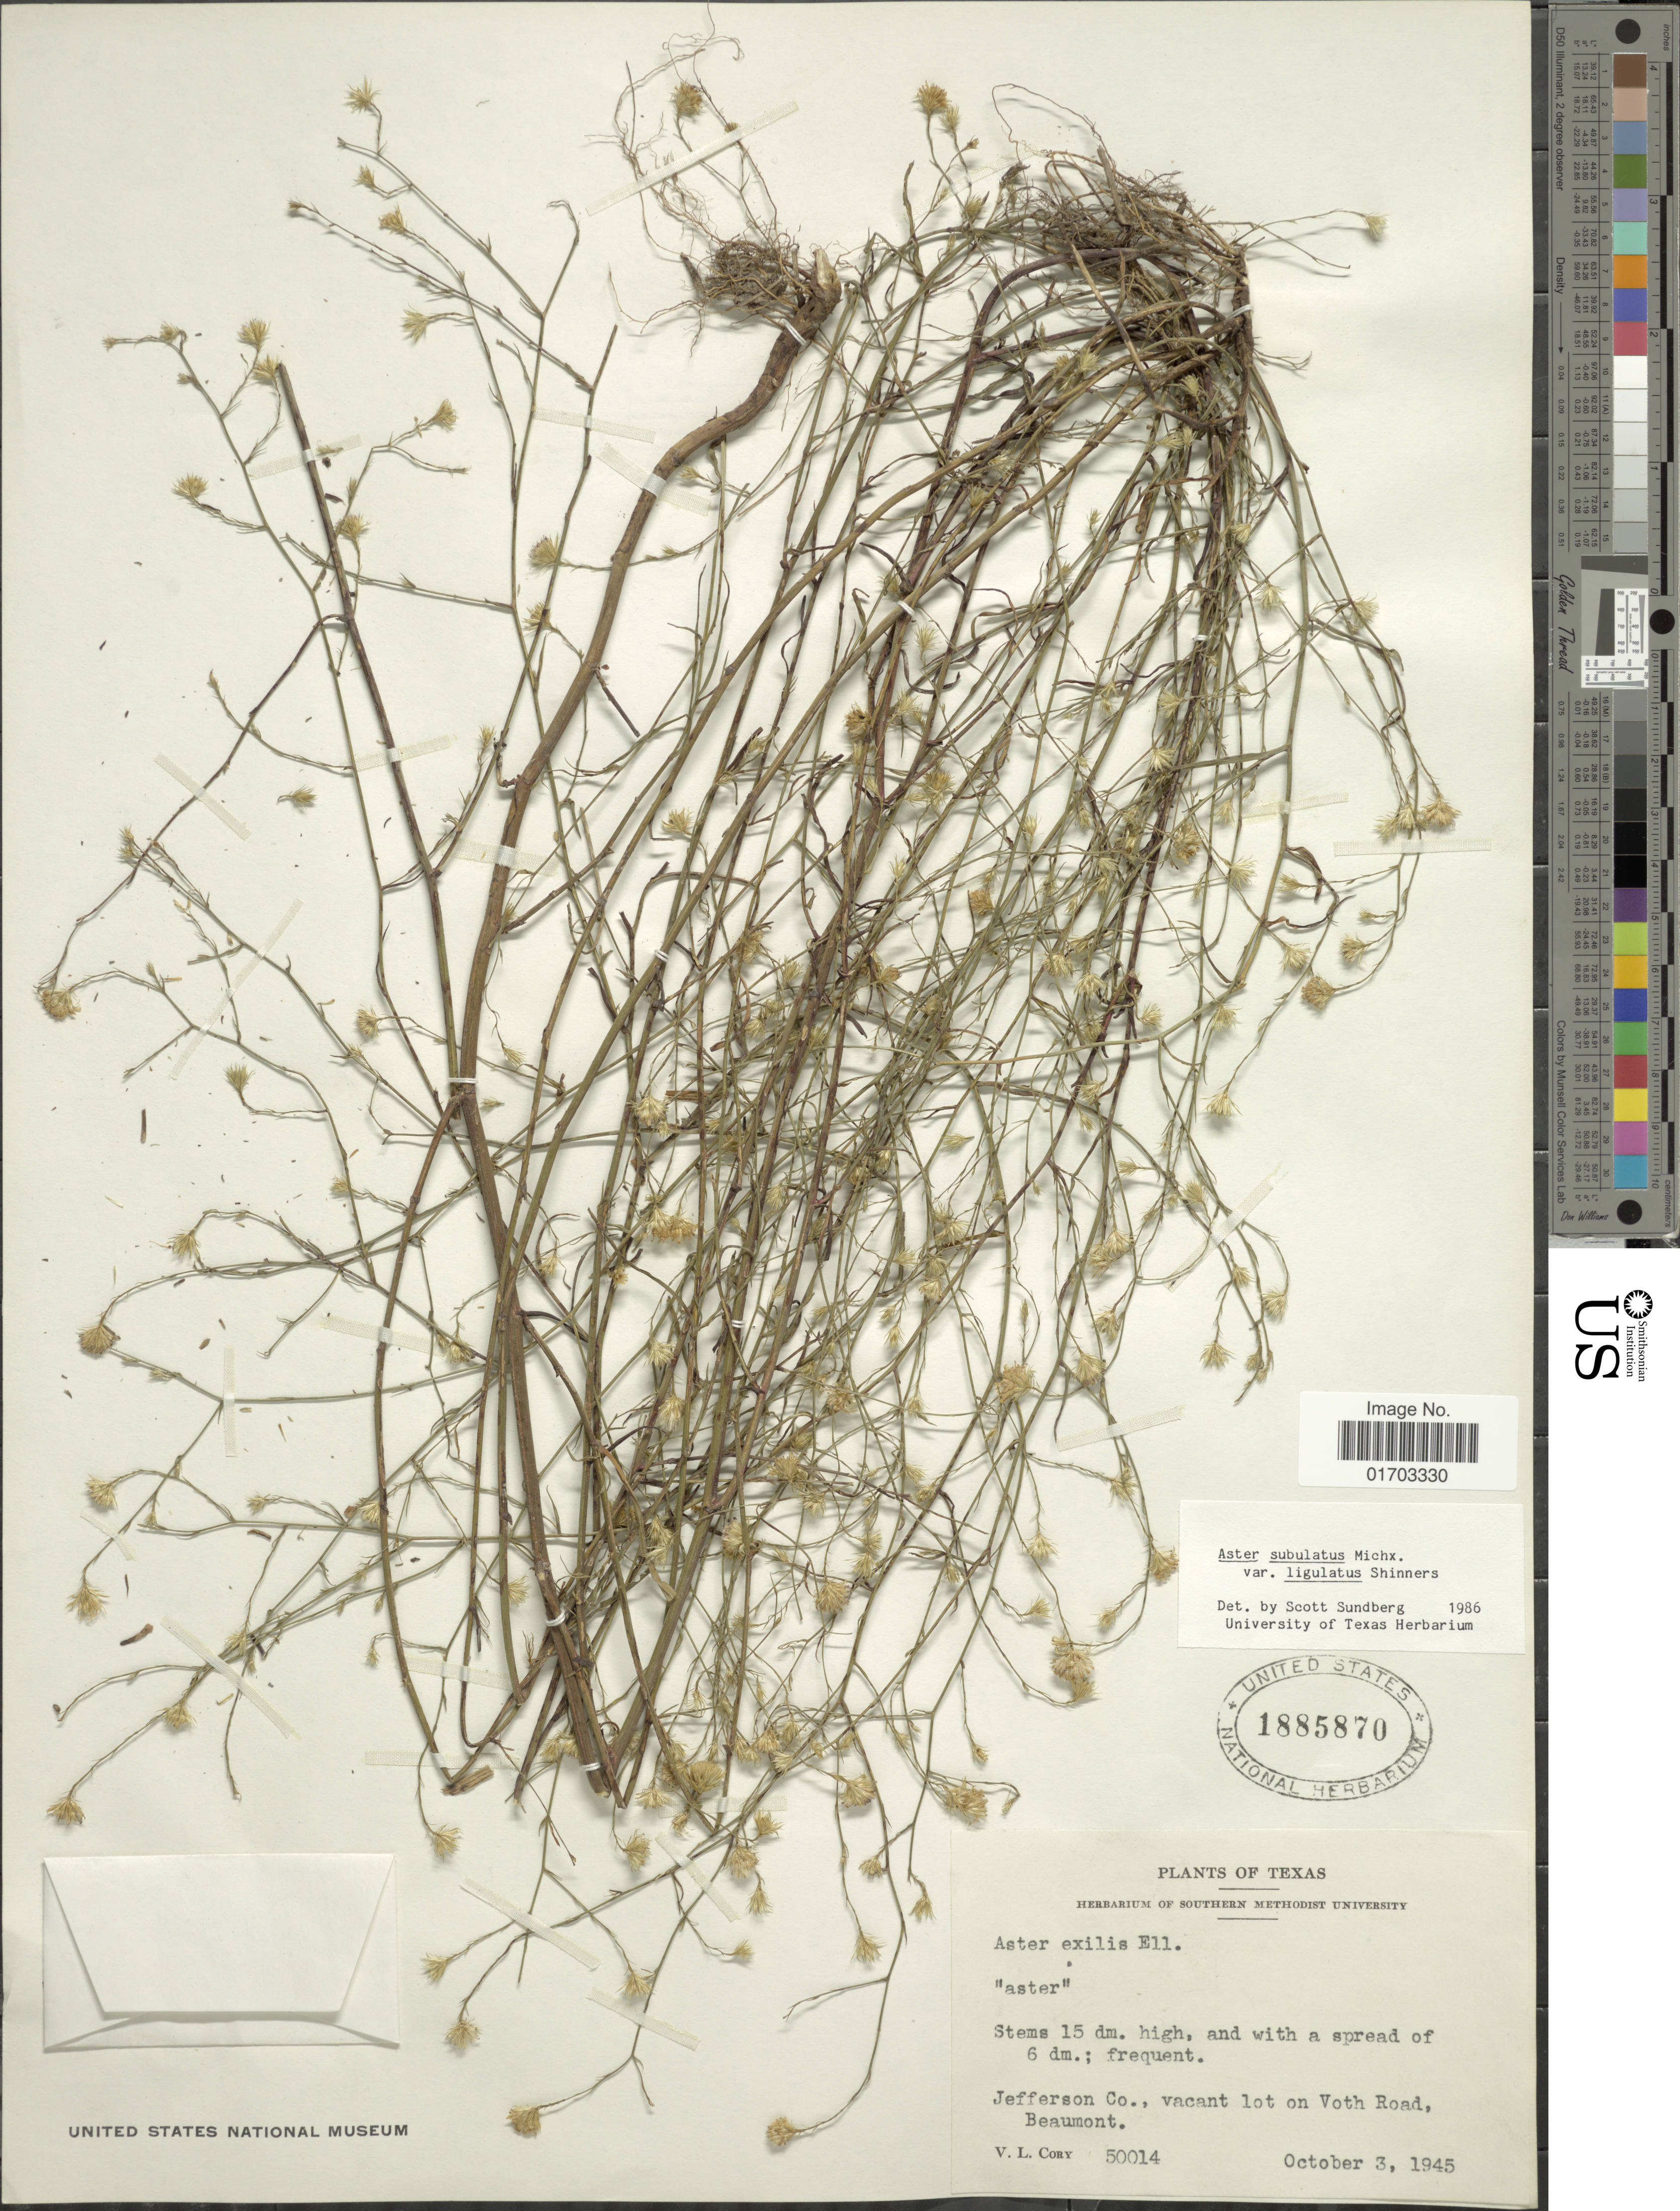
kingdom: Plantae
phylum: Tracheophyta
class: Magnoliopsida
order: Asterales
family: Asteraceae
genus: Symphyotrichum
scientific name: Symphyotrichum subulatum var. ligulatum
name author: (Shinners) S.D. Sundb.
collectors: V. Cory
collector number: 50014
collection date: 1945-10-03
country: United States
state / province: Texas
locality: Jefferson Co., vacant lot on Voth Road, Beaumont.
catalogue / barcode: US 1885870